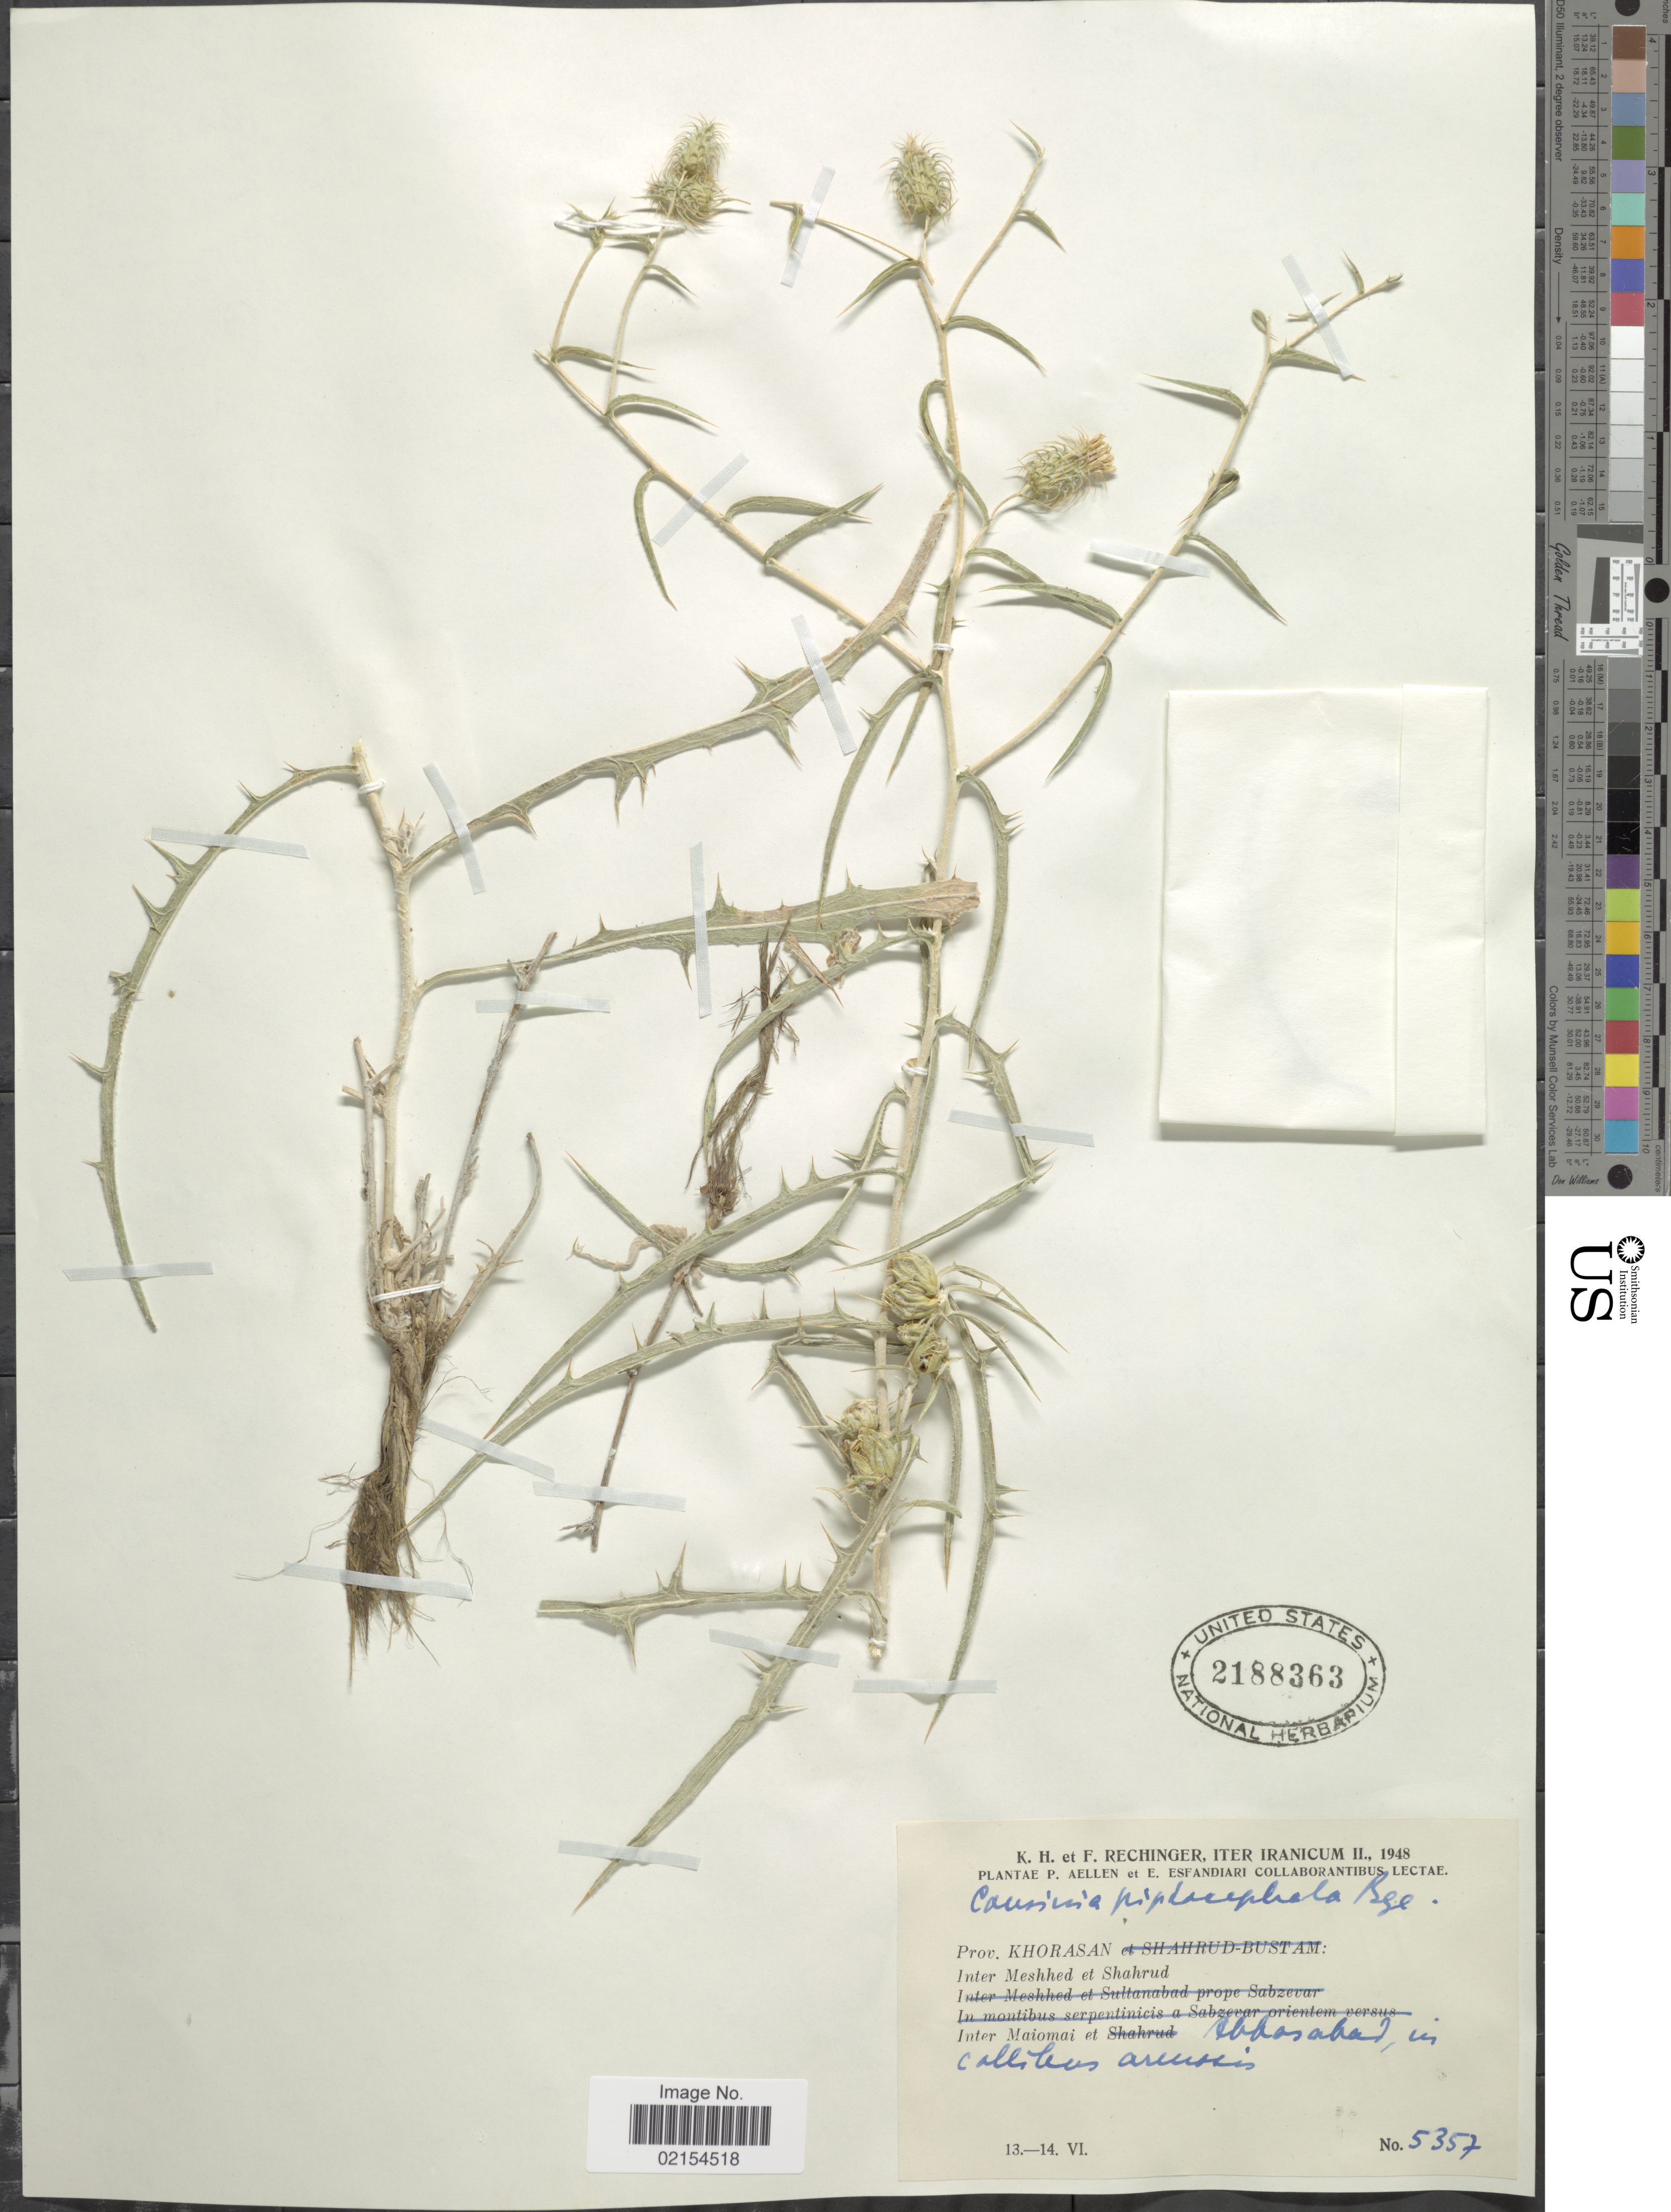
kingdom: Plantae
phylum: Tracheophyta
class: Magnoliopsida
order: Asterales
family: Asteraceae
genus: Cousinia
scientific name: Cousinia piptocephala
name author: Bunge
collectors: K. H. Rechinger & F. Rechinger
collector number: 5357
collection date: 1948-06-13/1948-06-14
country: Iran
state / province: Khorasan [obsolete]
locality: Iter Iranicum, Prov. Khorasan, Inter Meshhed et Shahrud, Inter Maiomaui et Abbasahad, in collibus arensais [interpreted]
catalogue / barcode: US 2188363